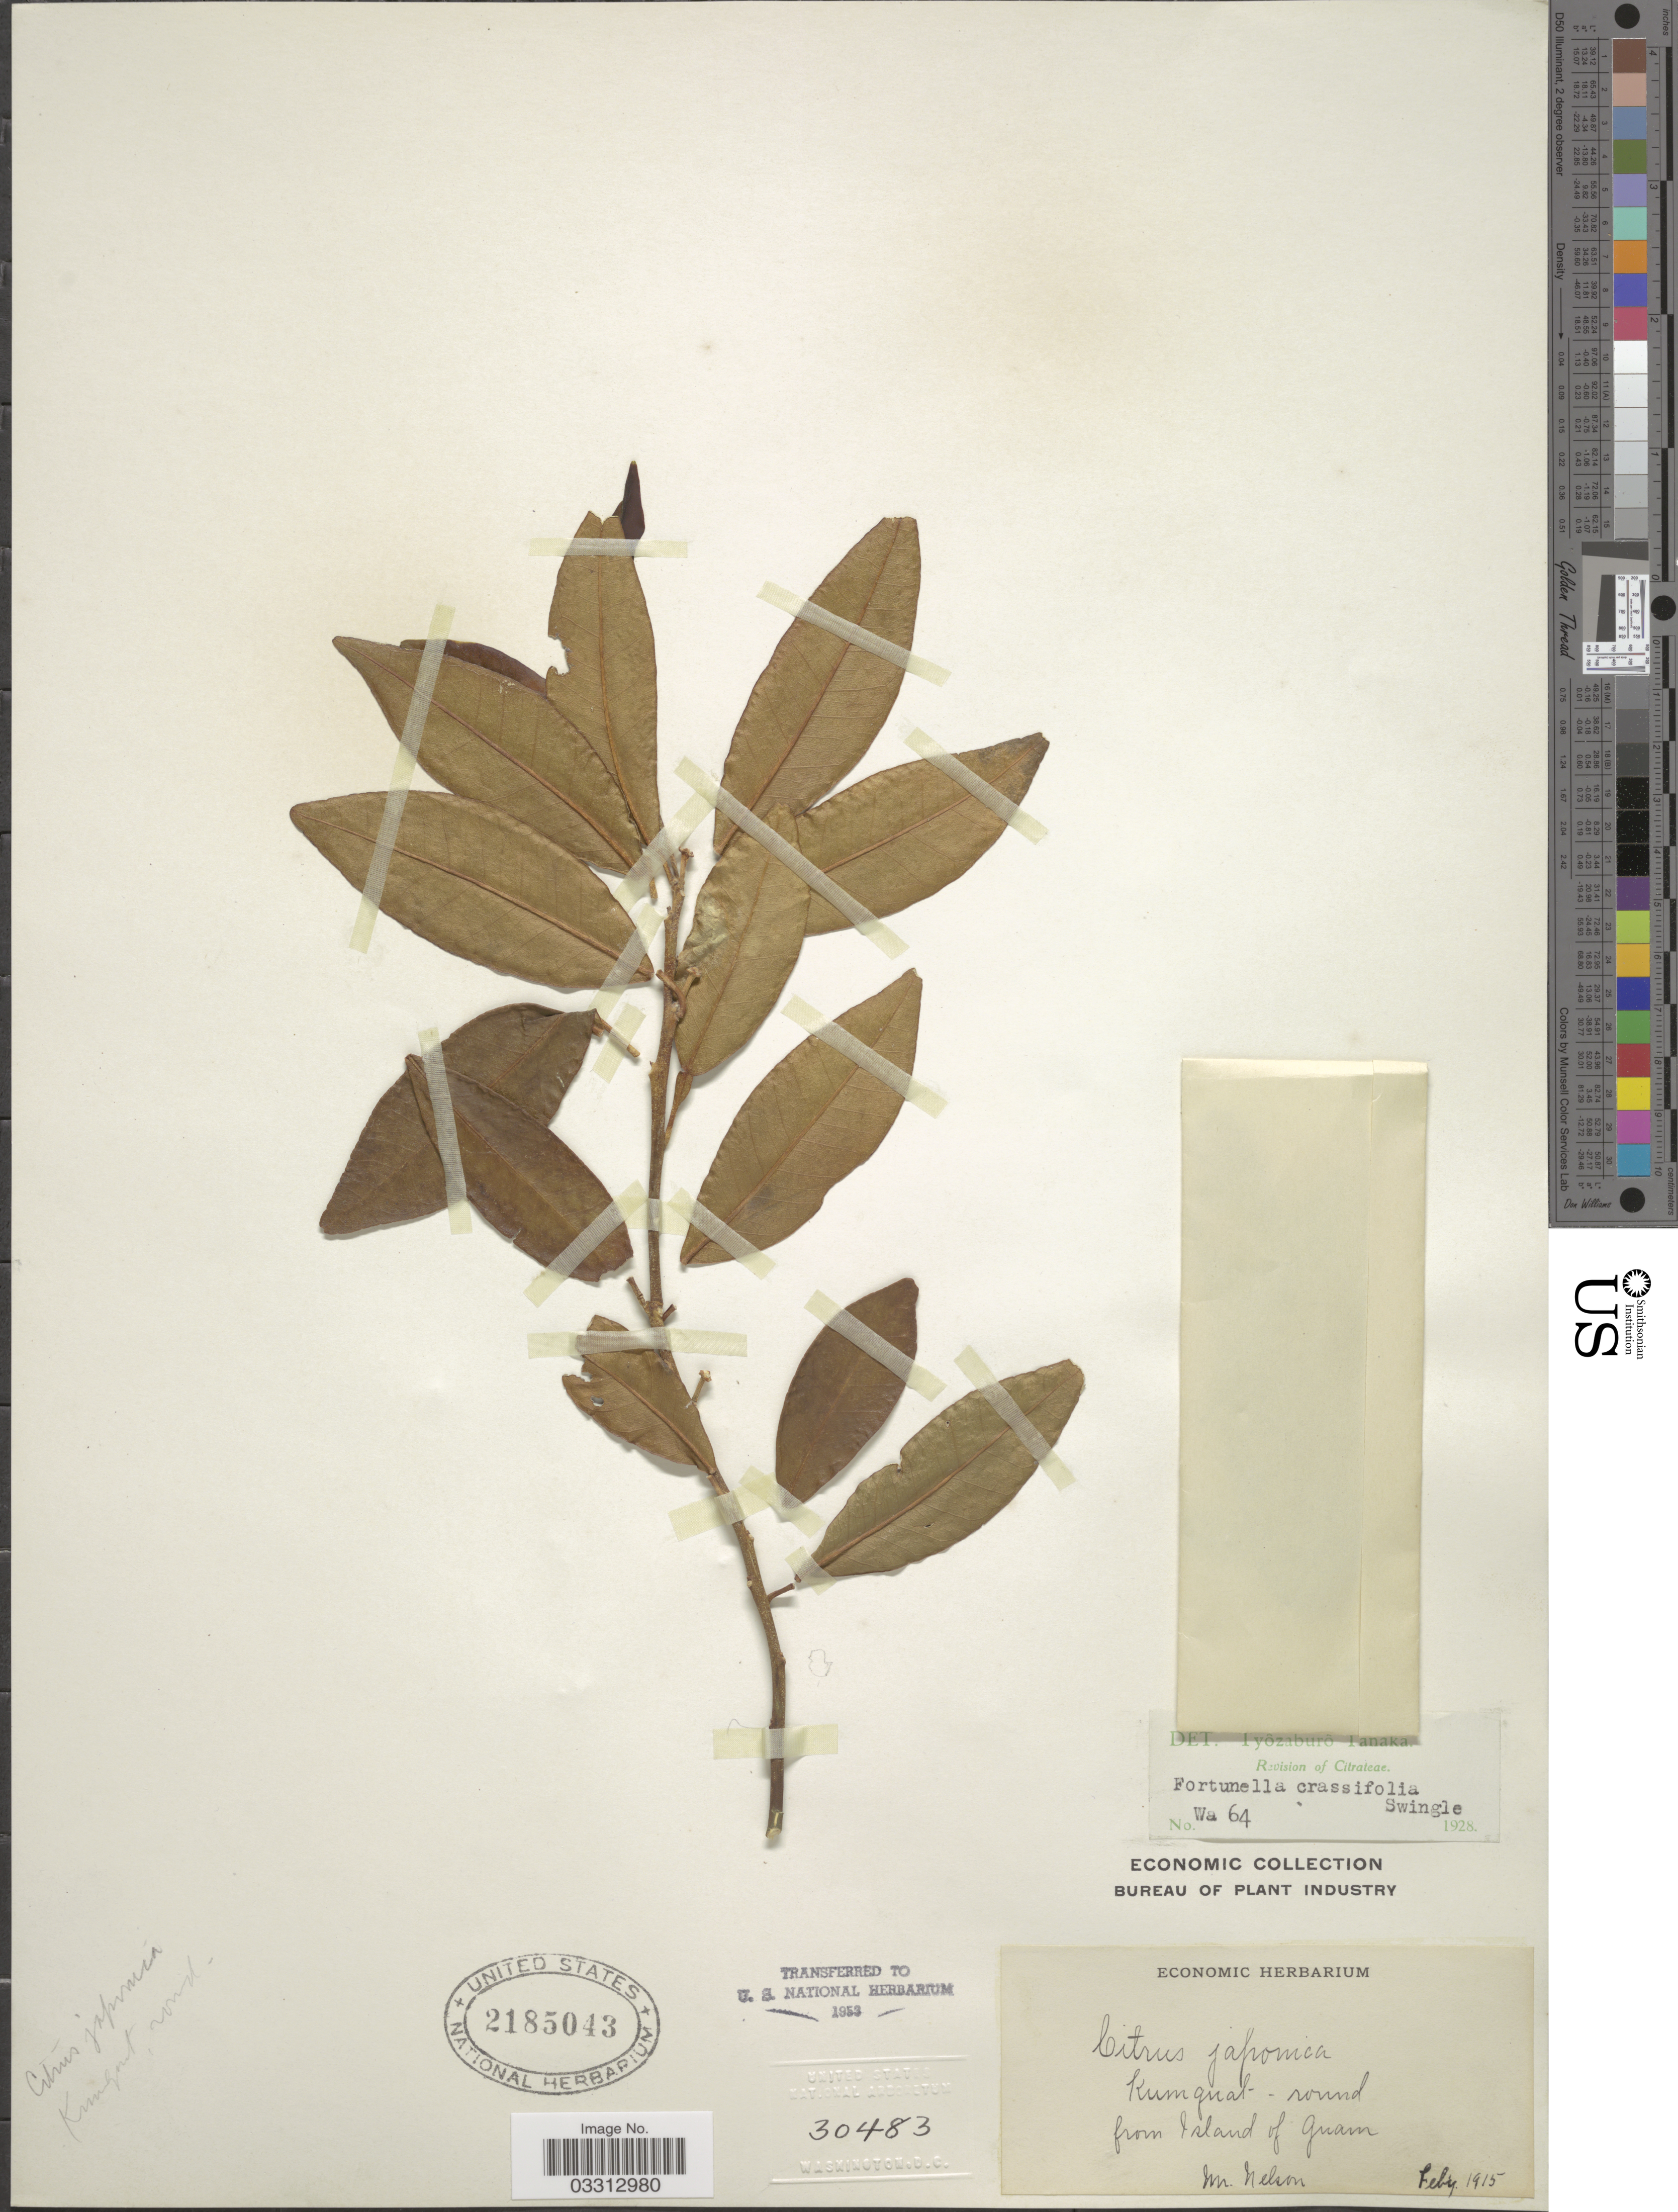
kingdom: Plantae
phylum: Tracheophyta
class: Magnoliopsida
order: Sapindales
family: Rutaceae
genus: Citrus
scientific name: Citrus japonica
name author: Thunb.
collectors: Nelson, --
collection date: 1915-02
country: Guam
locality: Island of Guam.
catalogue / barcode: US 2185043